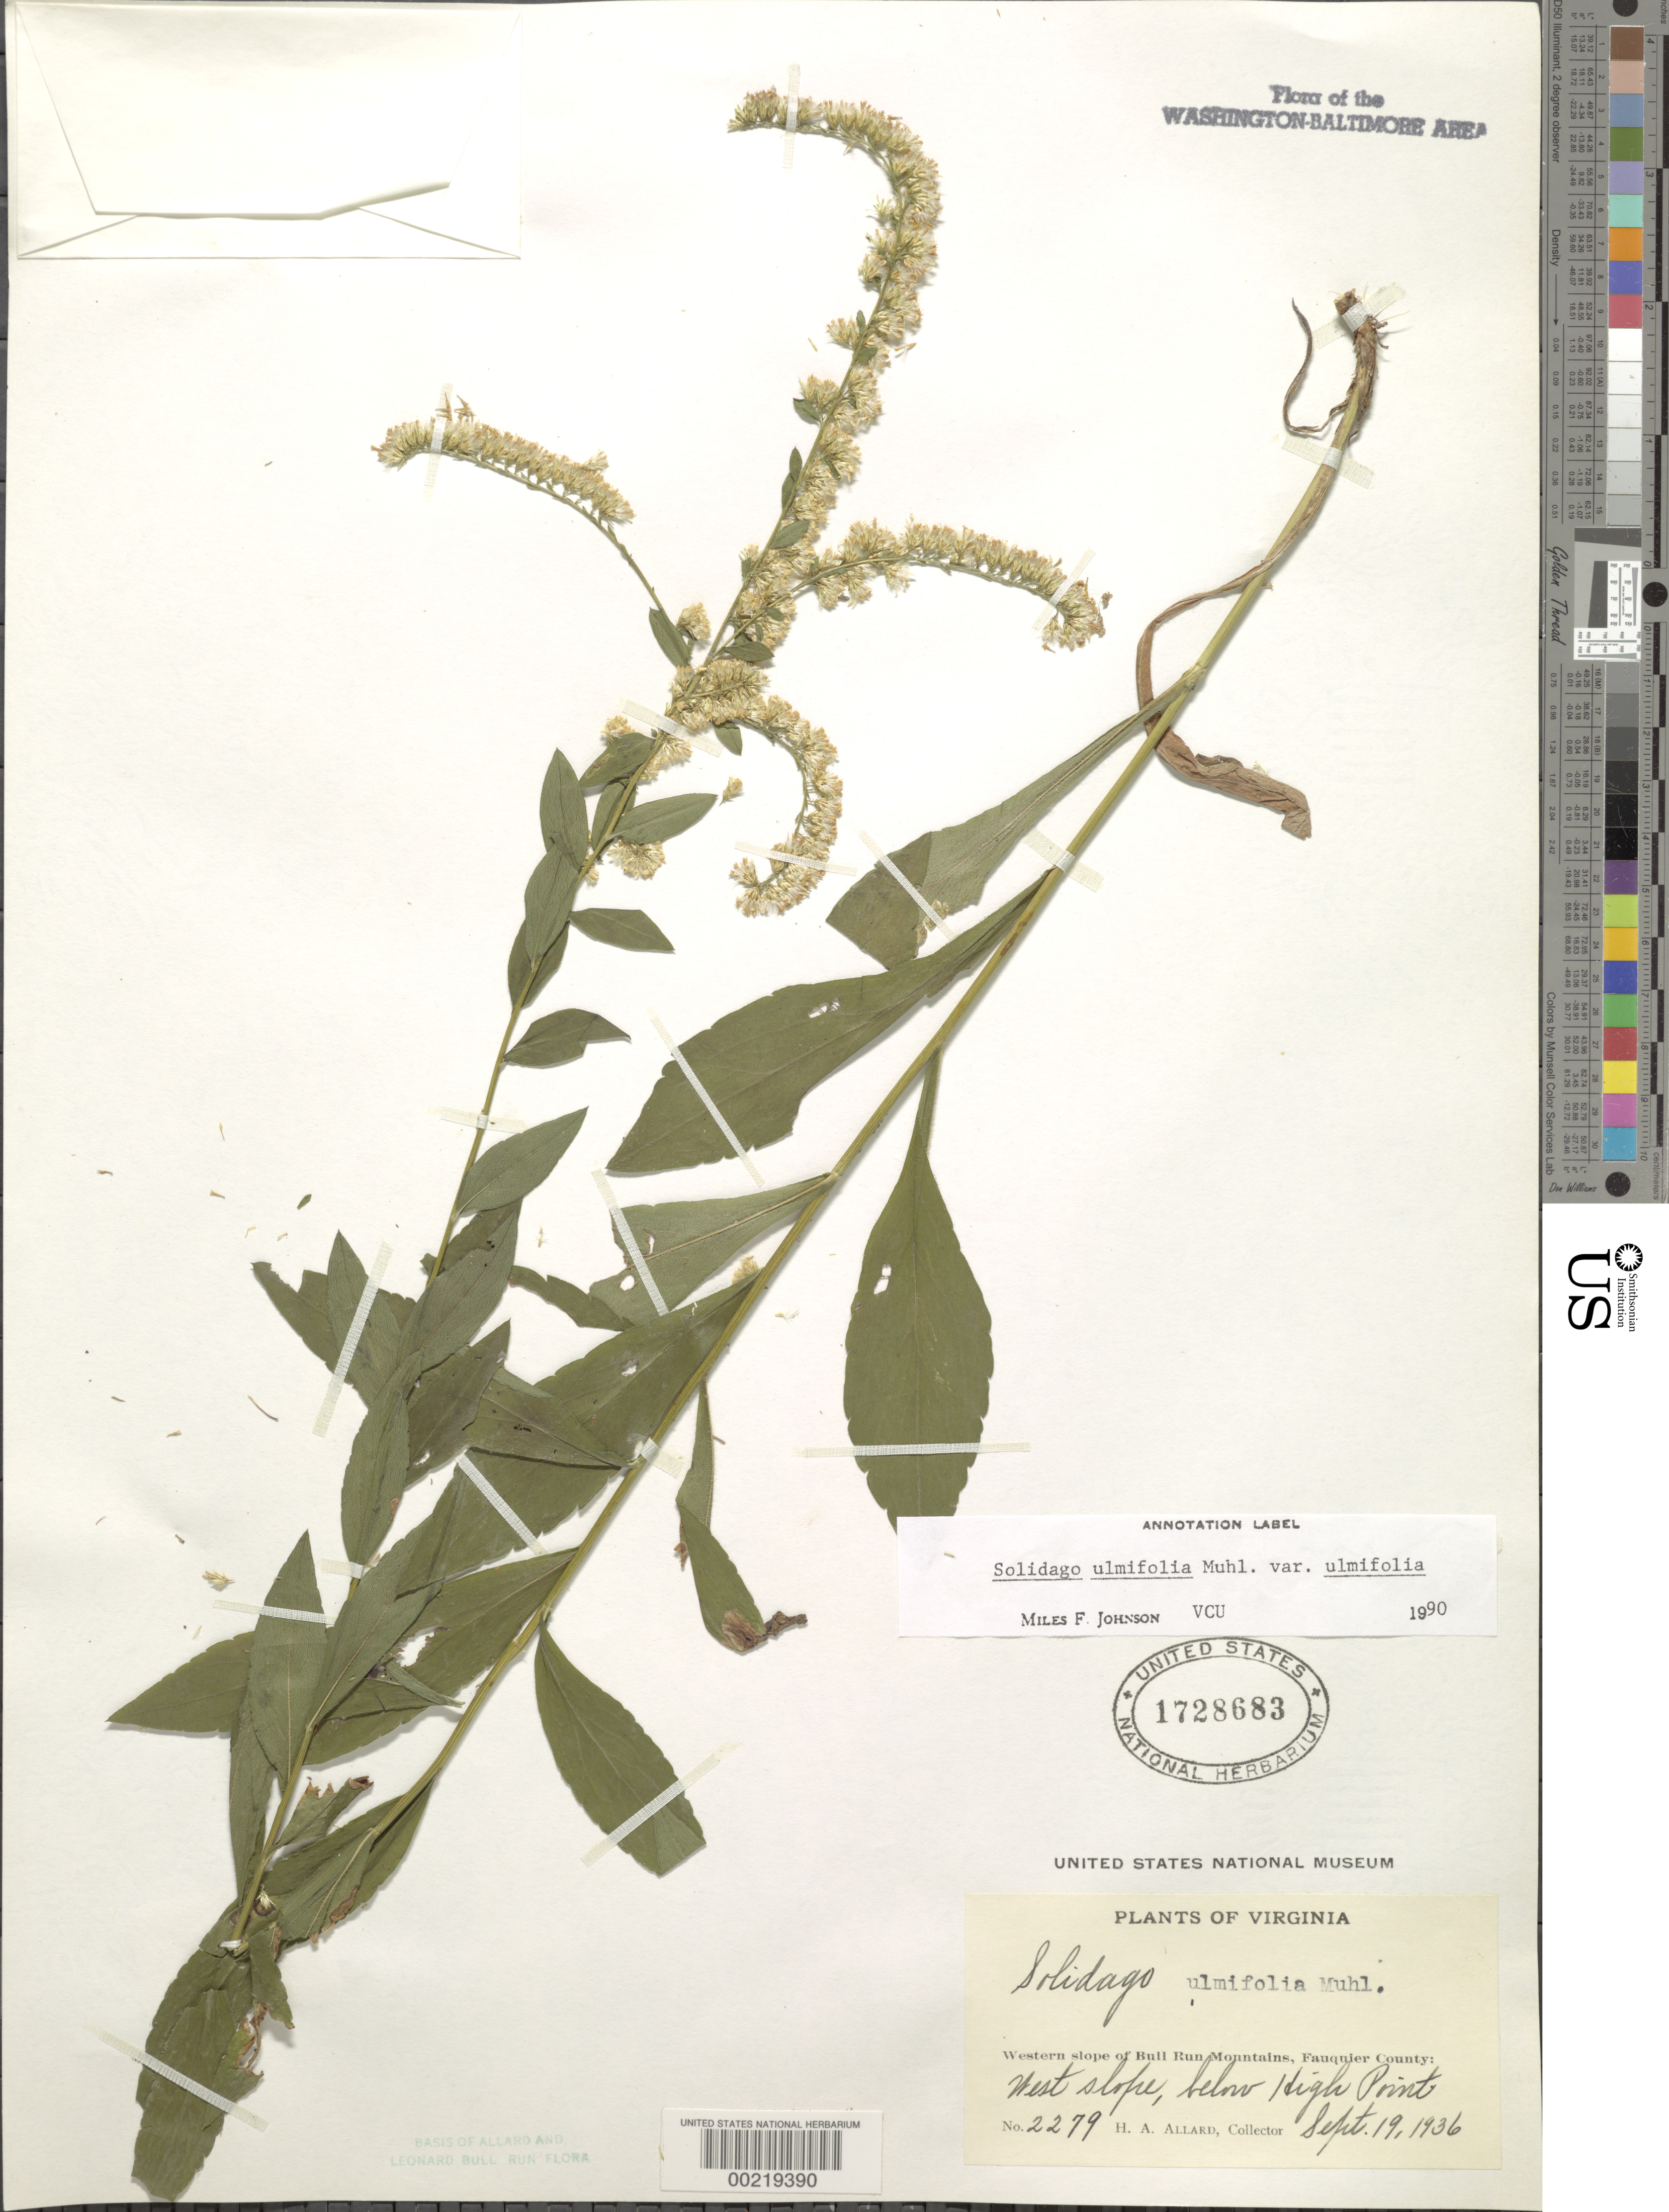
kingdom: Plantae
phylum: Tracheophyta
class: Magnoliopsida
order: Asterales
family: Asteraceae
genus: Solidago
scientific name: Solidago ulmifolia var. ulmifolia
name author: Muhl.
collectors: H. A. Allard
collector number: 2279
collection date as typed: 19 Sep 1936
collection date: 1936-09-19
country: United States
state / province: Virginia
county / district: Fauquier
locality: Below High Point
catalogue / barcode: US 1728683